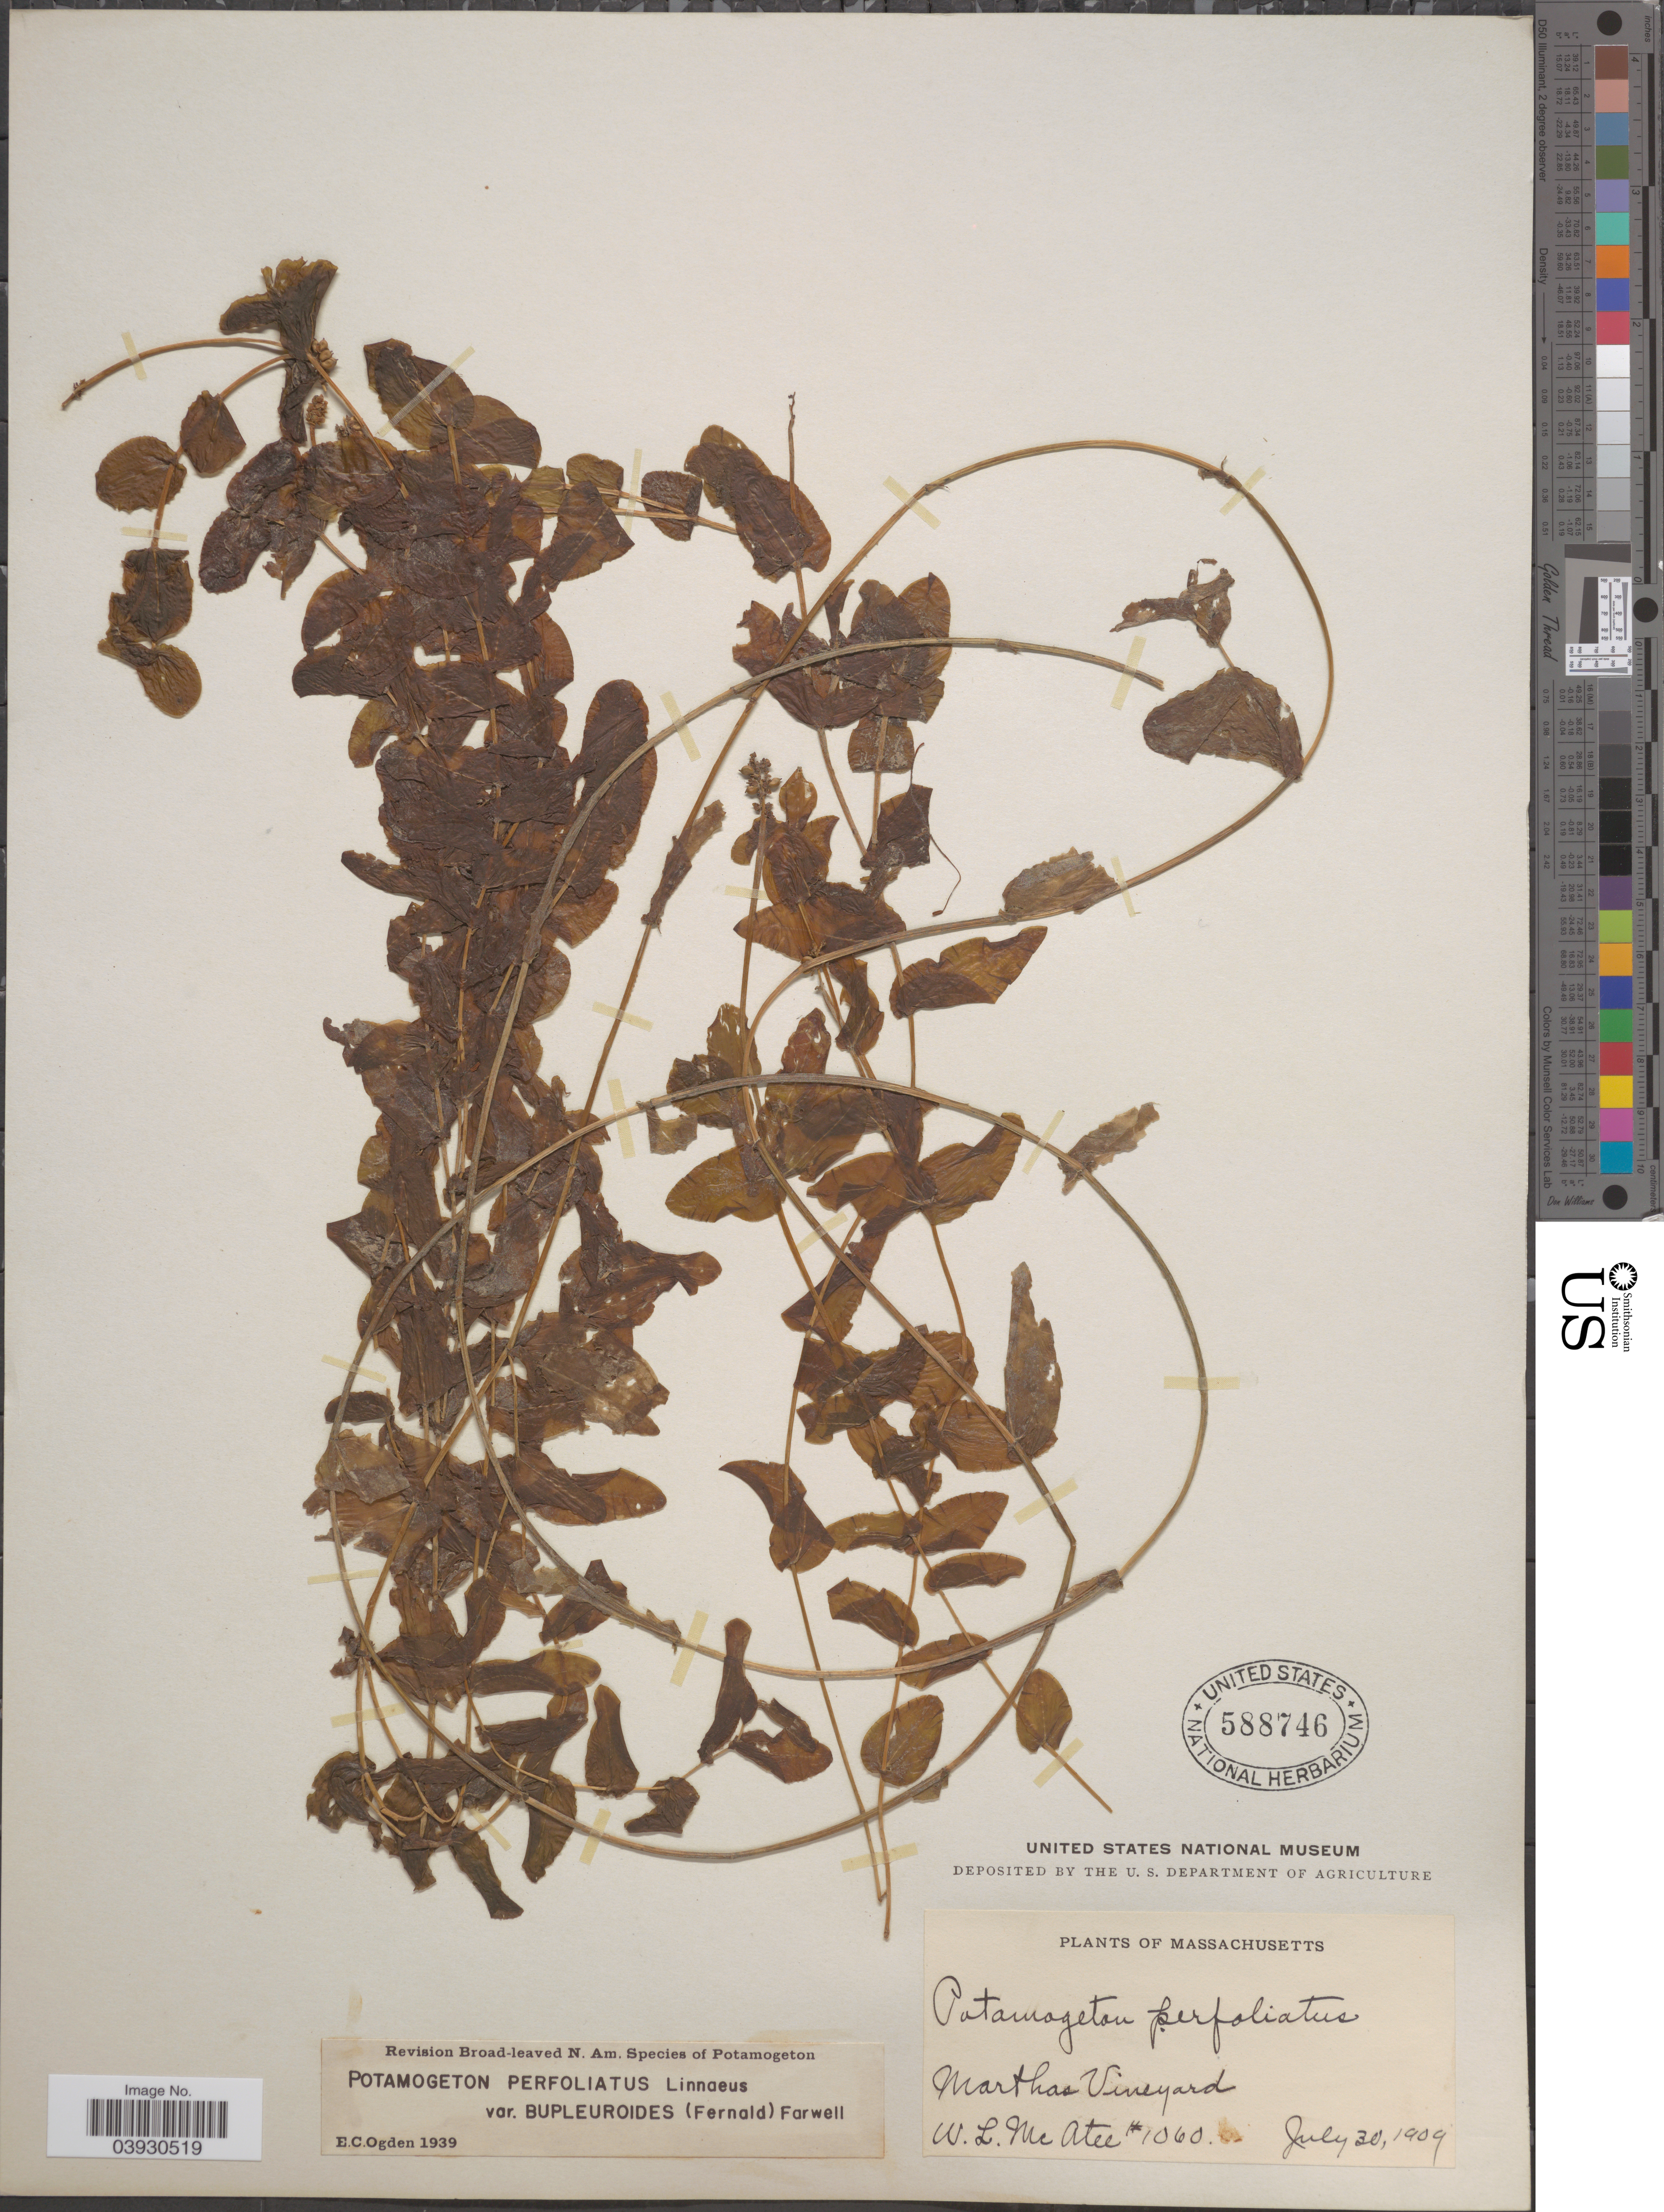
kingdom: Plantae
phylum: Tracheophyta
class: Liliopsida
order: Alismatales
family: Potamogetonaceae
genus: Potamogeton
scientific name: Potamogeton perfoliatus var. bupleuroides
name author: (Fernald) Farw.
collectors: W. McAtee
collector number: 1060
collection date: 1909-07-30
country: United States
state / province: Massachusetts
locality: Matha Vineyard.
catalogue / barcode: US 588746